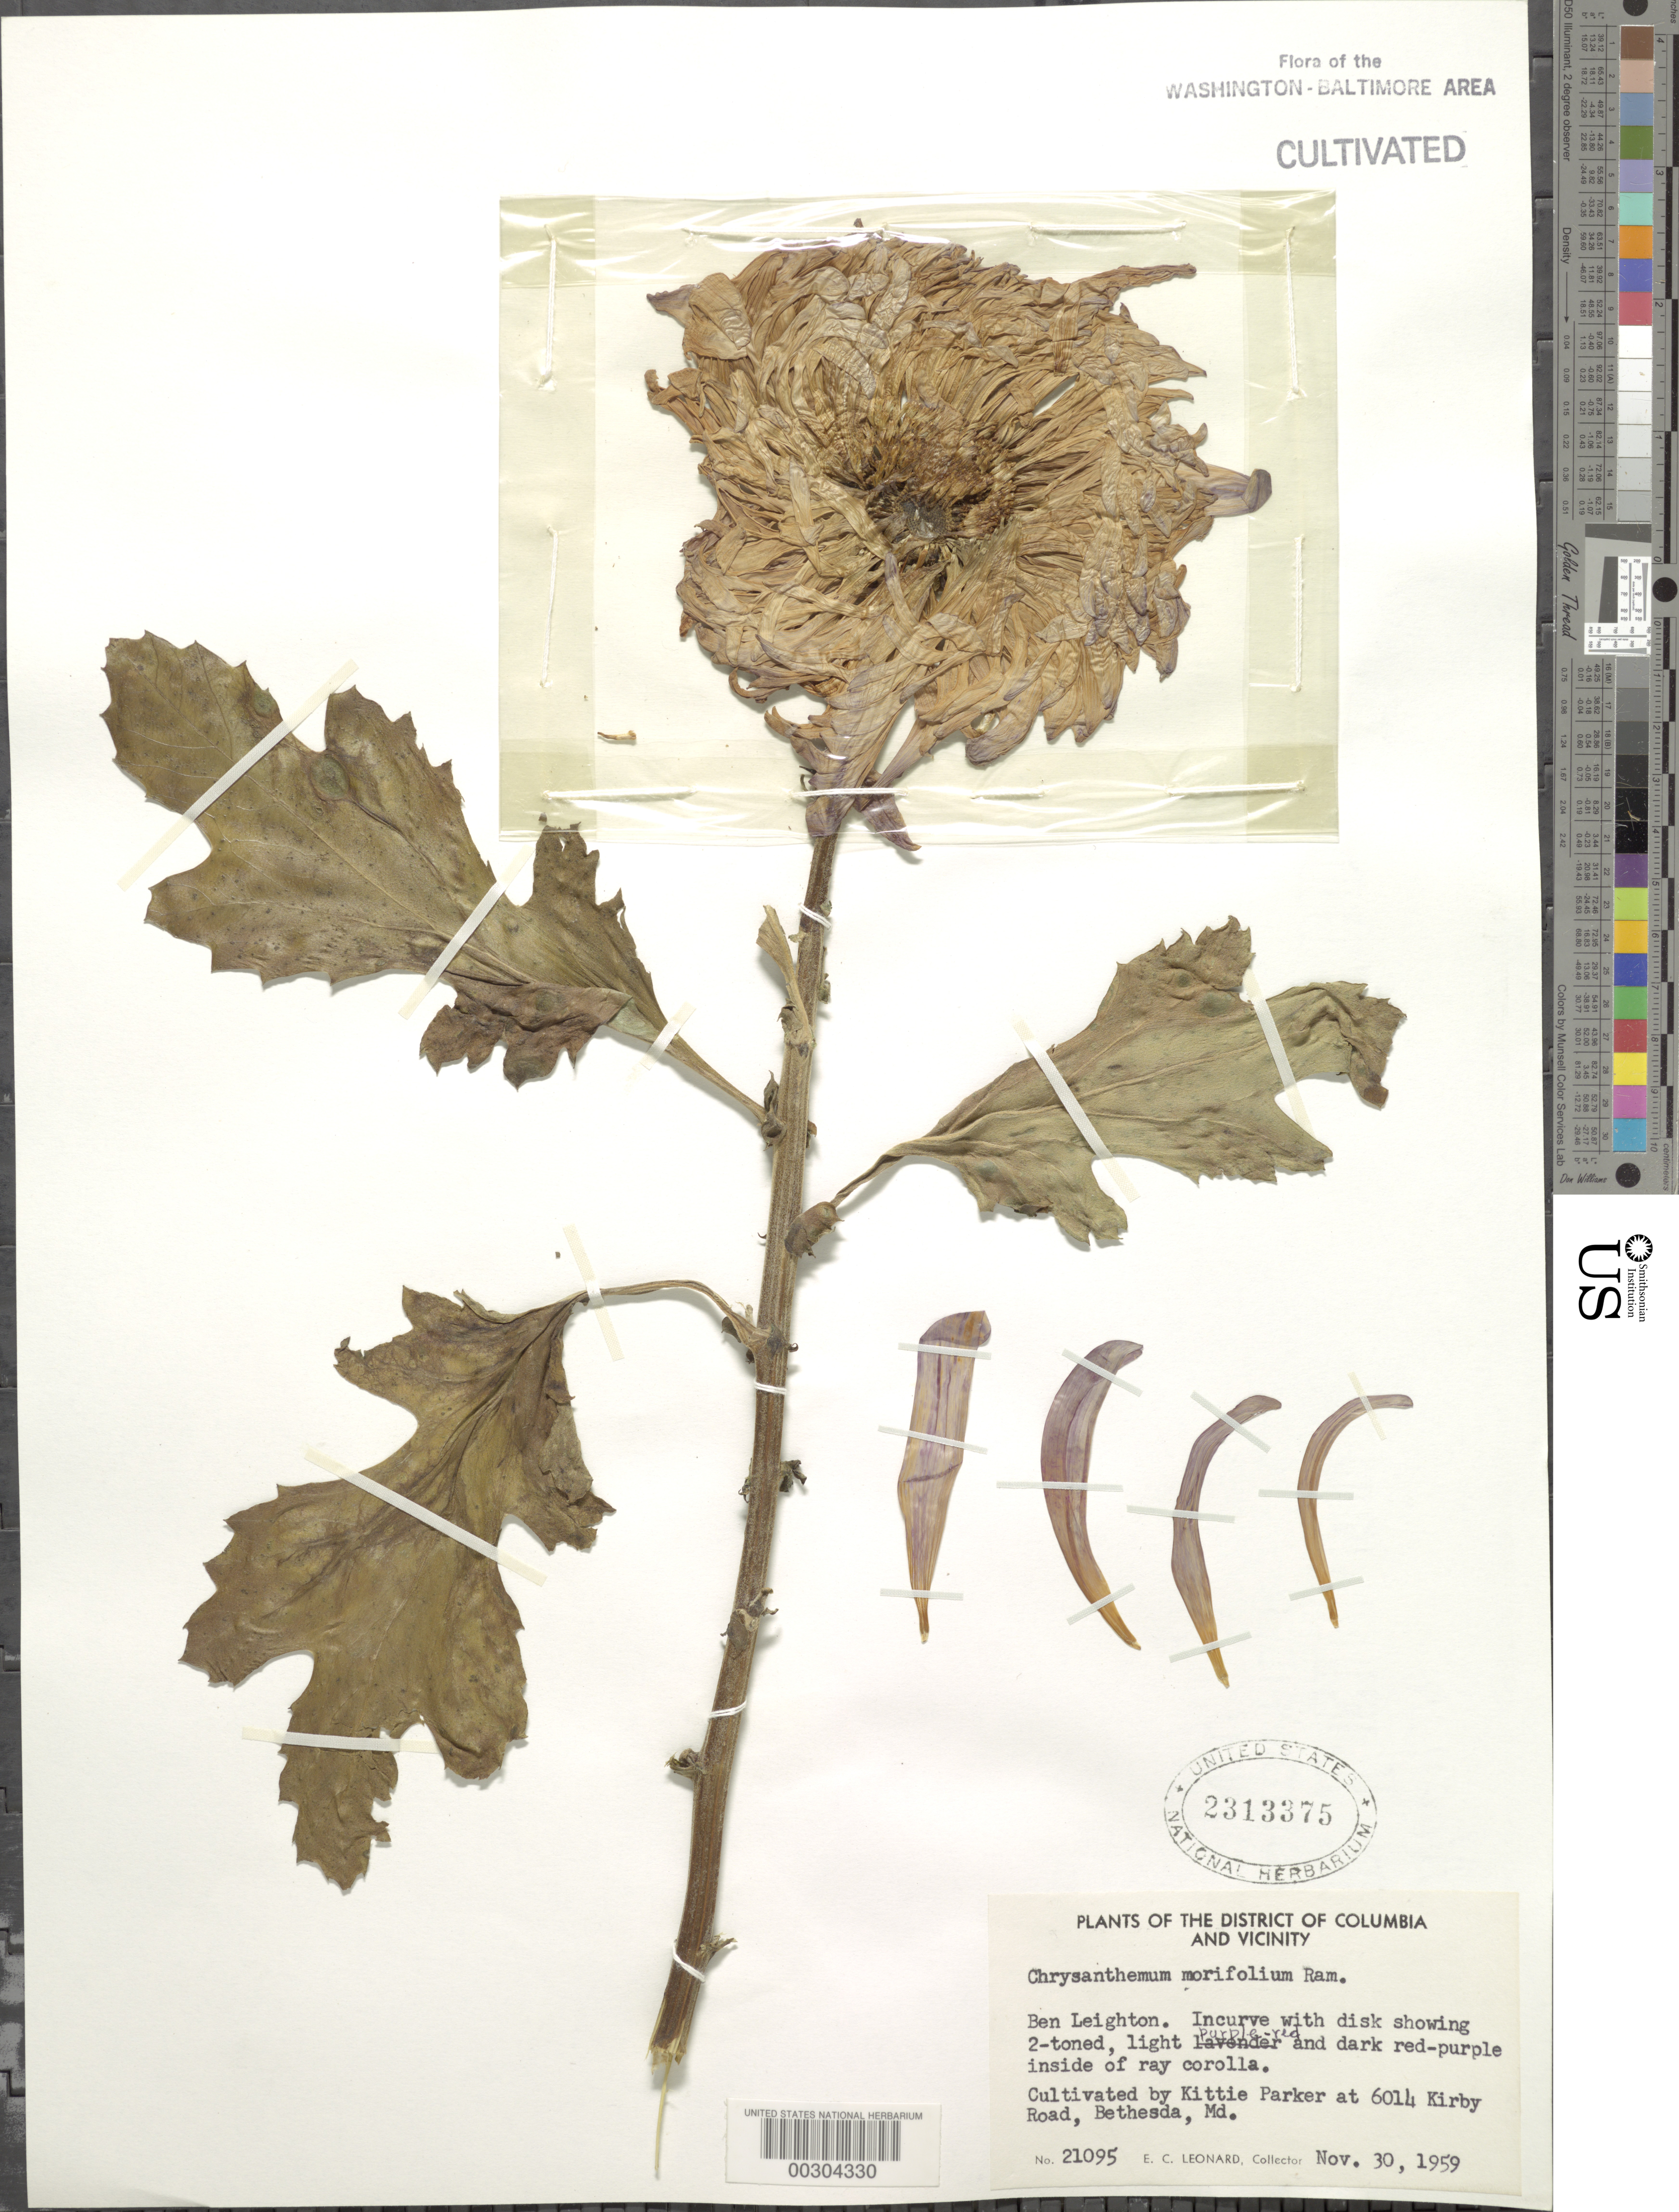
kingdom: Plantae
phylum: Tracheophyta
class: Magnoliopsida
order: Asterales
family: Asteraceae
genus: Chrysanthemum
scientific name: Chrysanthemum morifolium 'Ben Leighton'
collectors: E. C. Leonard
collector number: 21095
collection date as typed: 30 Nov 1959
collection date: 1959-11-30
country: United States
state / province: Maryland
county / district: Montgomery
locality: Bethesda, 6014 Kirby Rd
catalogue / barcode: US 2313375